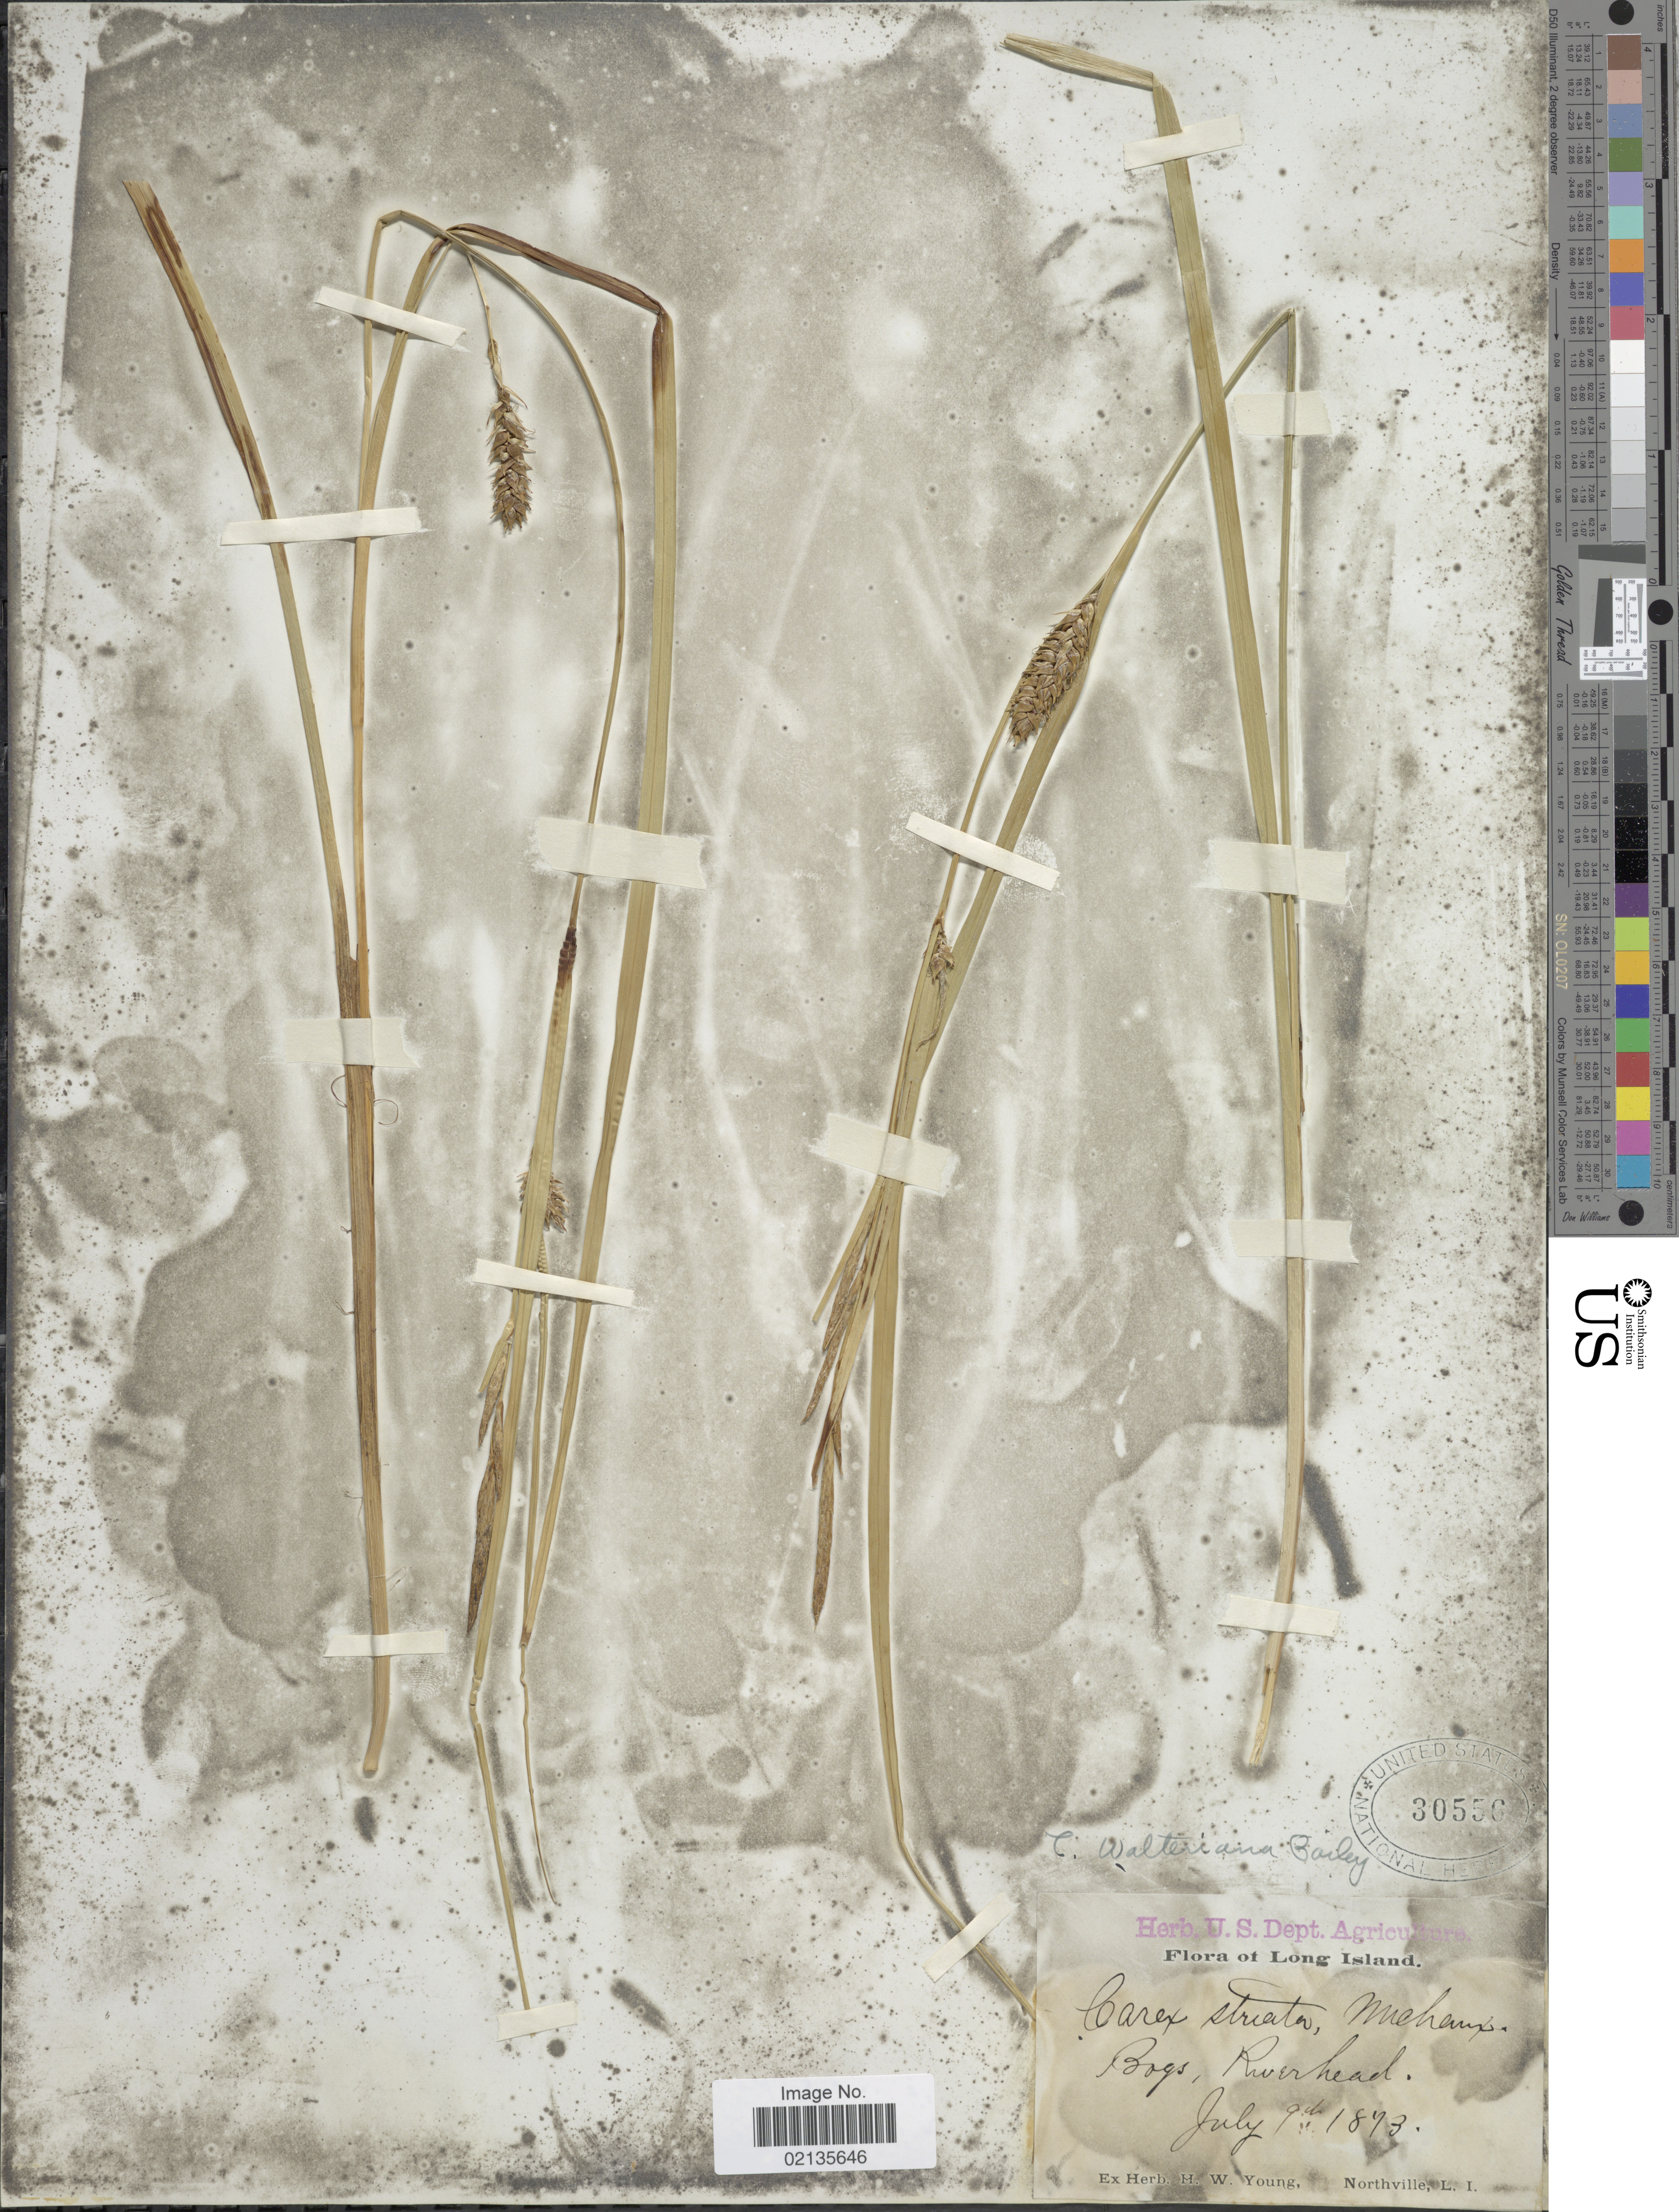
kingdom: Plantae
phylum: Tracheophyta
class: Liliopsida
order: Poales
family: Cyperaceae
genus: Carex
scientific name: Carex striata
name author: Michx.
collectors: ex herb. H.W. Young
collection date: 1873-07-09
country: United States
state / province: New York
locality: Long Island, Bogs, Riverhead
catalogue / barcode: US 30556